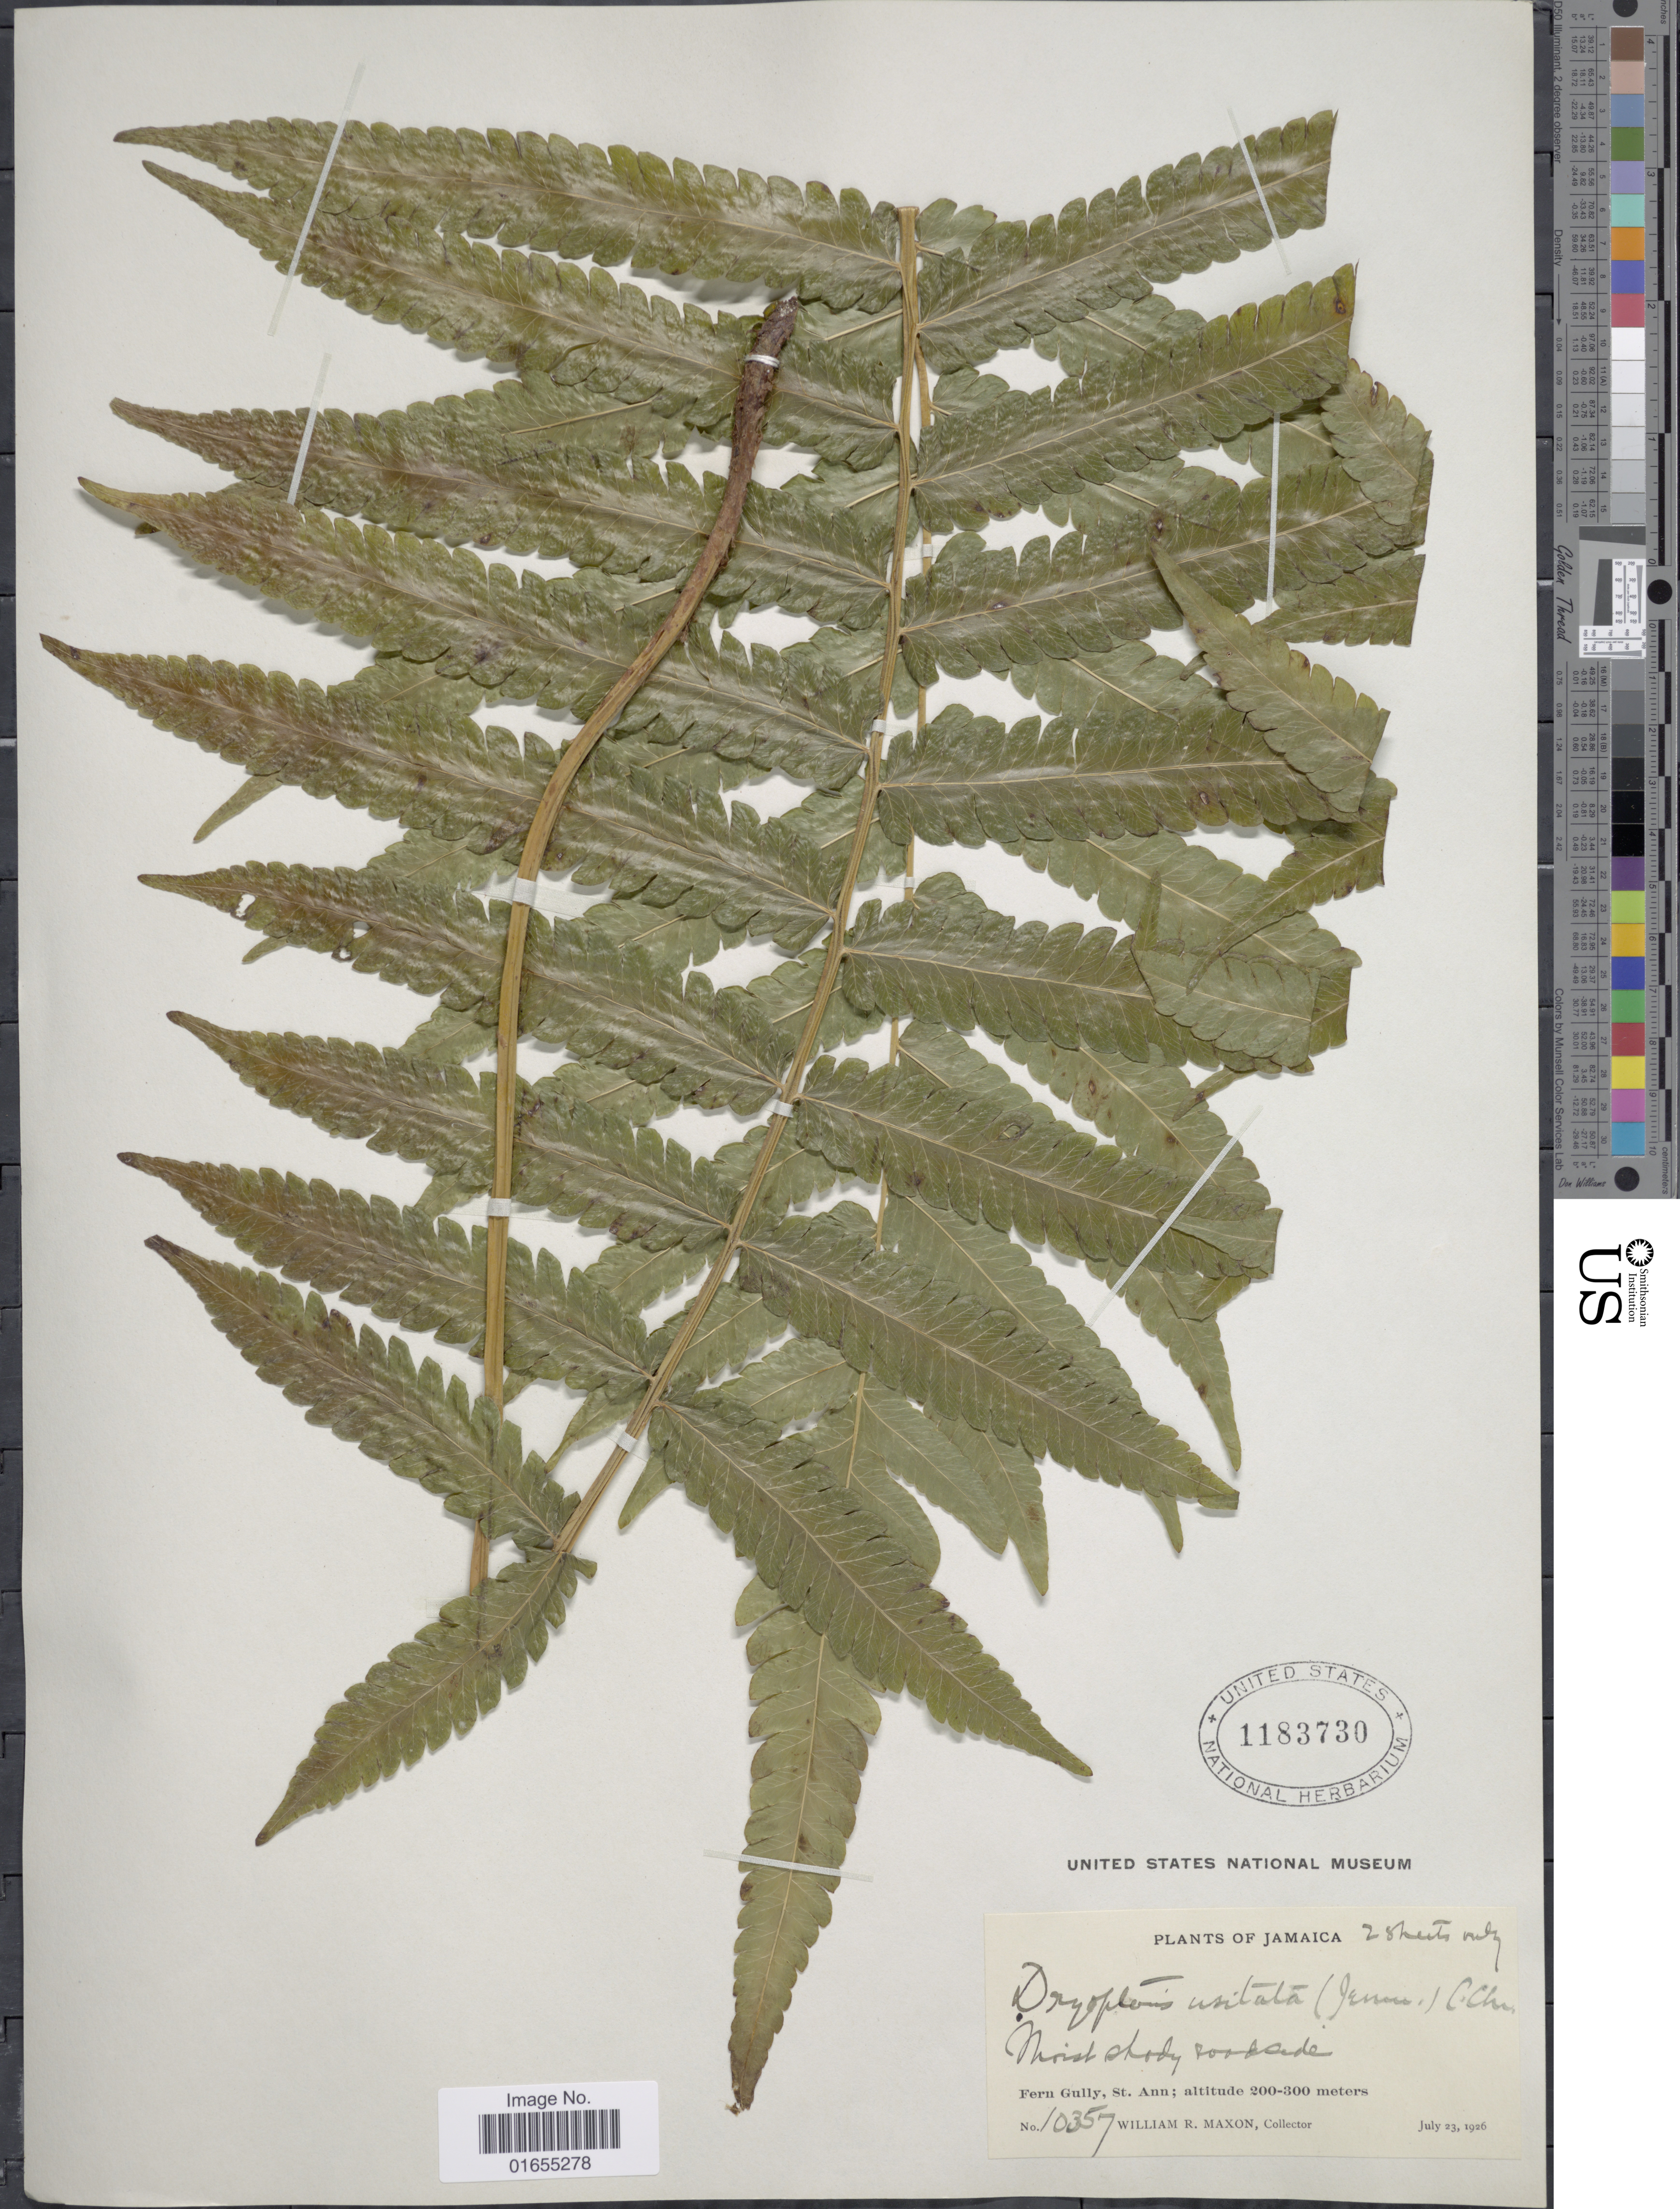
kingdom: Plantae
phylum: Tracheophyta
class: Polypodiopsida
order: Polypodiales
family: Thelypteridaceae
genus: Goniopteris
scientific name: Goniopteris venusta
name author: (Heward) Pic. Serm.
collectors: W. R. Maxon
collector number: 10357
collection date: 1926-07-23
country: Jamaica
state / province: Saint Ann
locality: Fern Gully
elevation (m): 200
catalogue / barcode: US 1183730